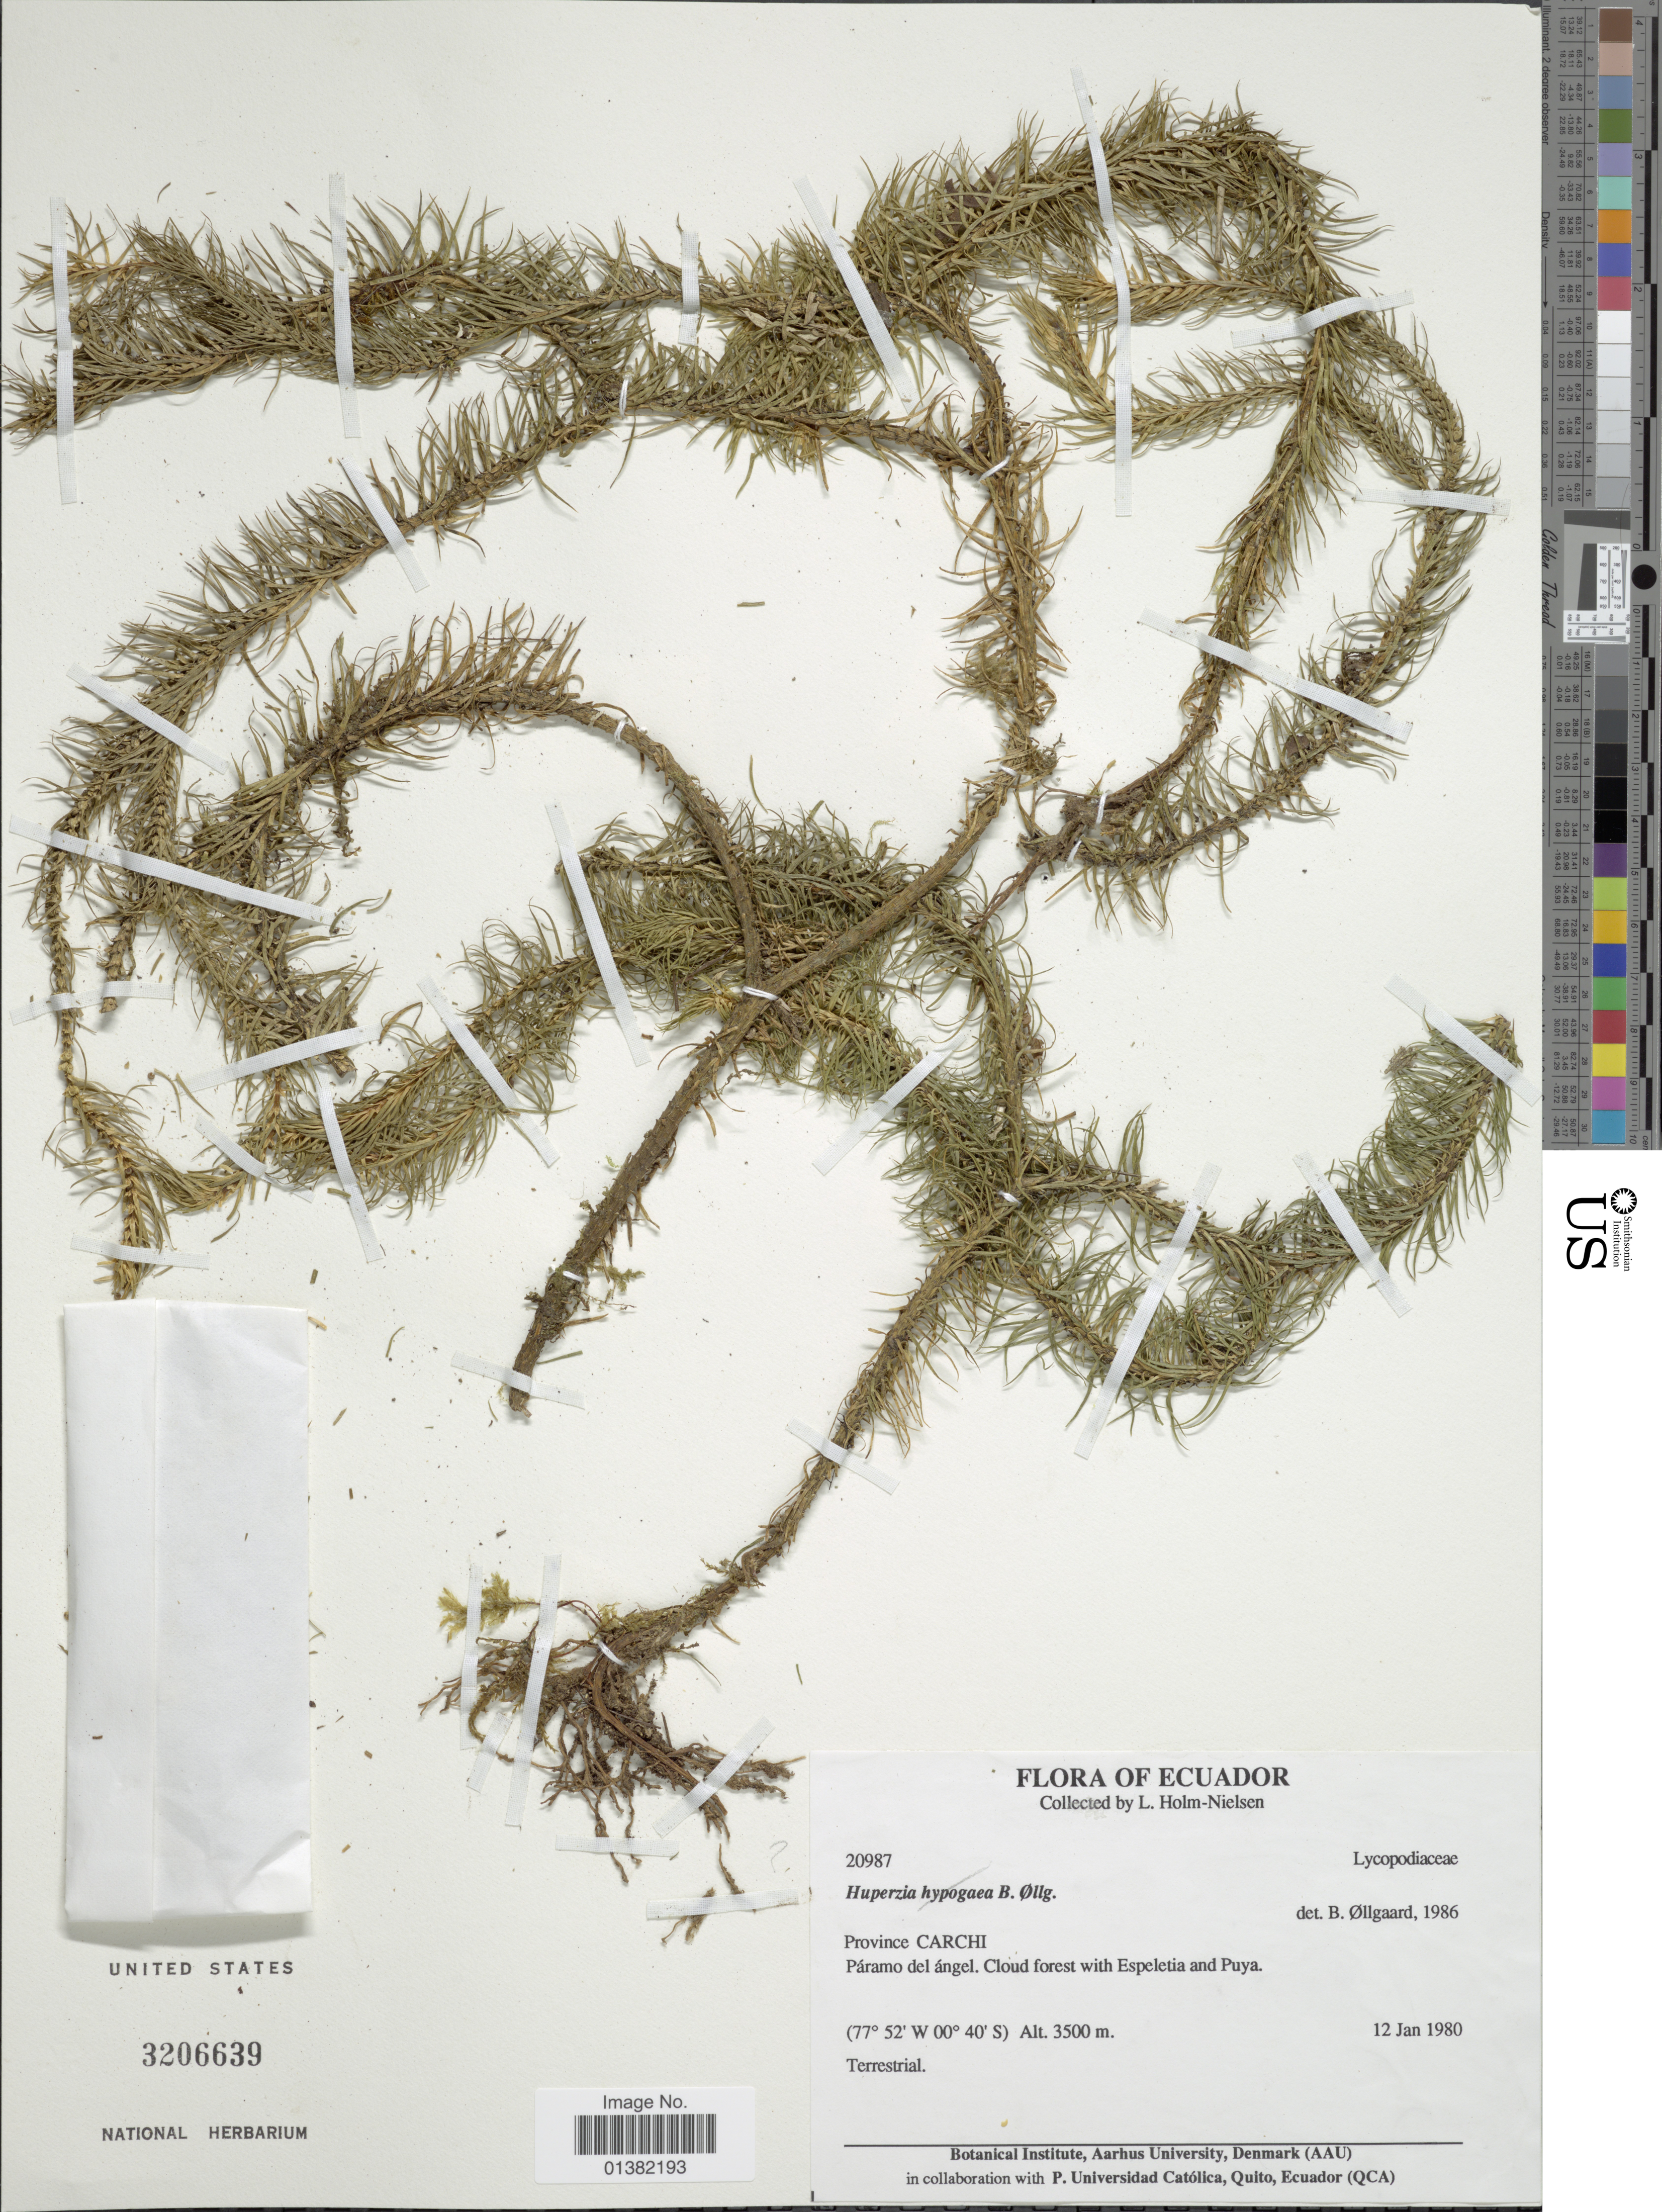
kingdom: Plantae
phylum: Tracheophyta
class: Lycopodiopsida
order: Lycopodiales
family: Lycopodiaceae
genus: Phlegmariurus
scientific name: Phlegmariurus hippurideus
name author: (Christ) B. Øllg.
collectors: L. B. Holm-Nielsen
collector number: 20987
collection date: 1980-01-12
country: Ecuador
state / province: Carchi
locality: Páramo del ángel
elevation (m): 3500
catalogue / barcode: US 3206639